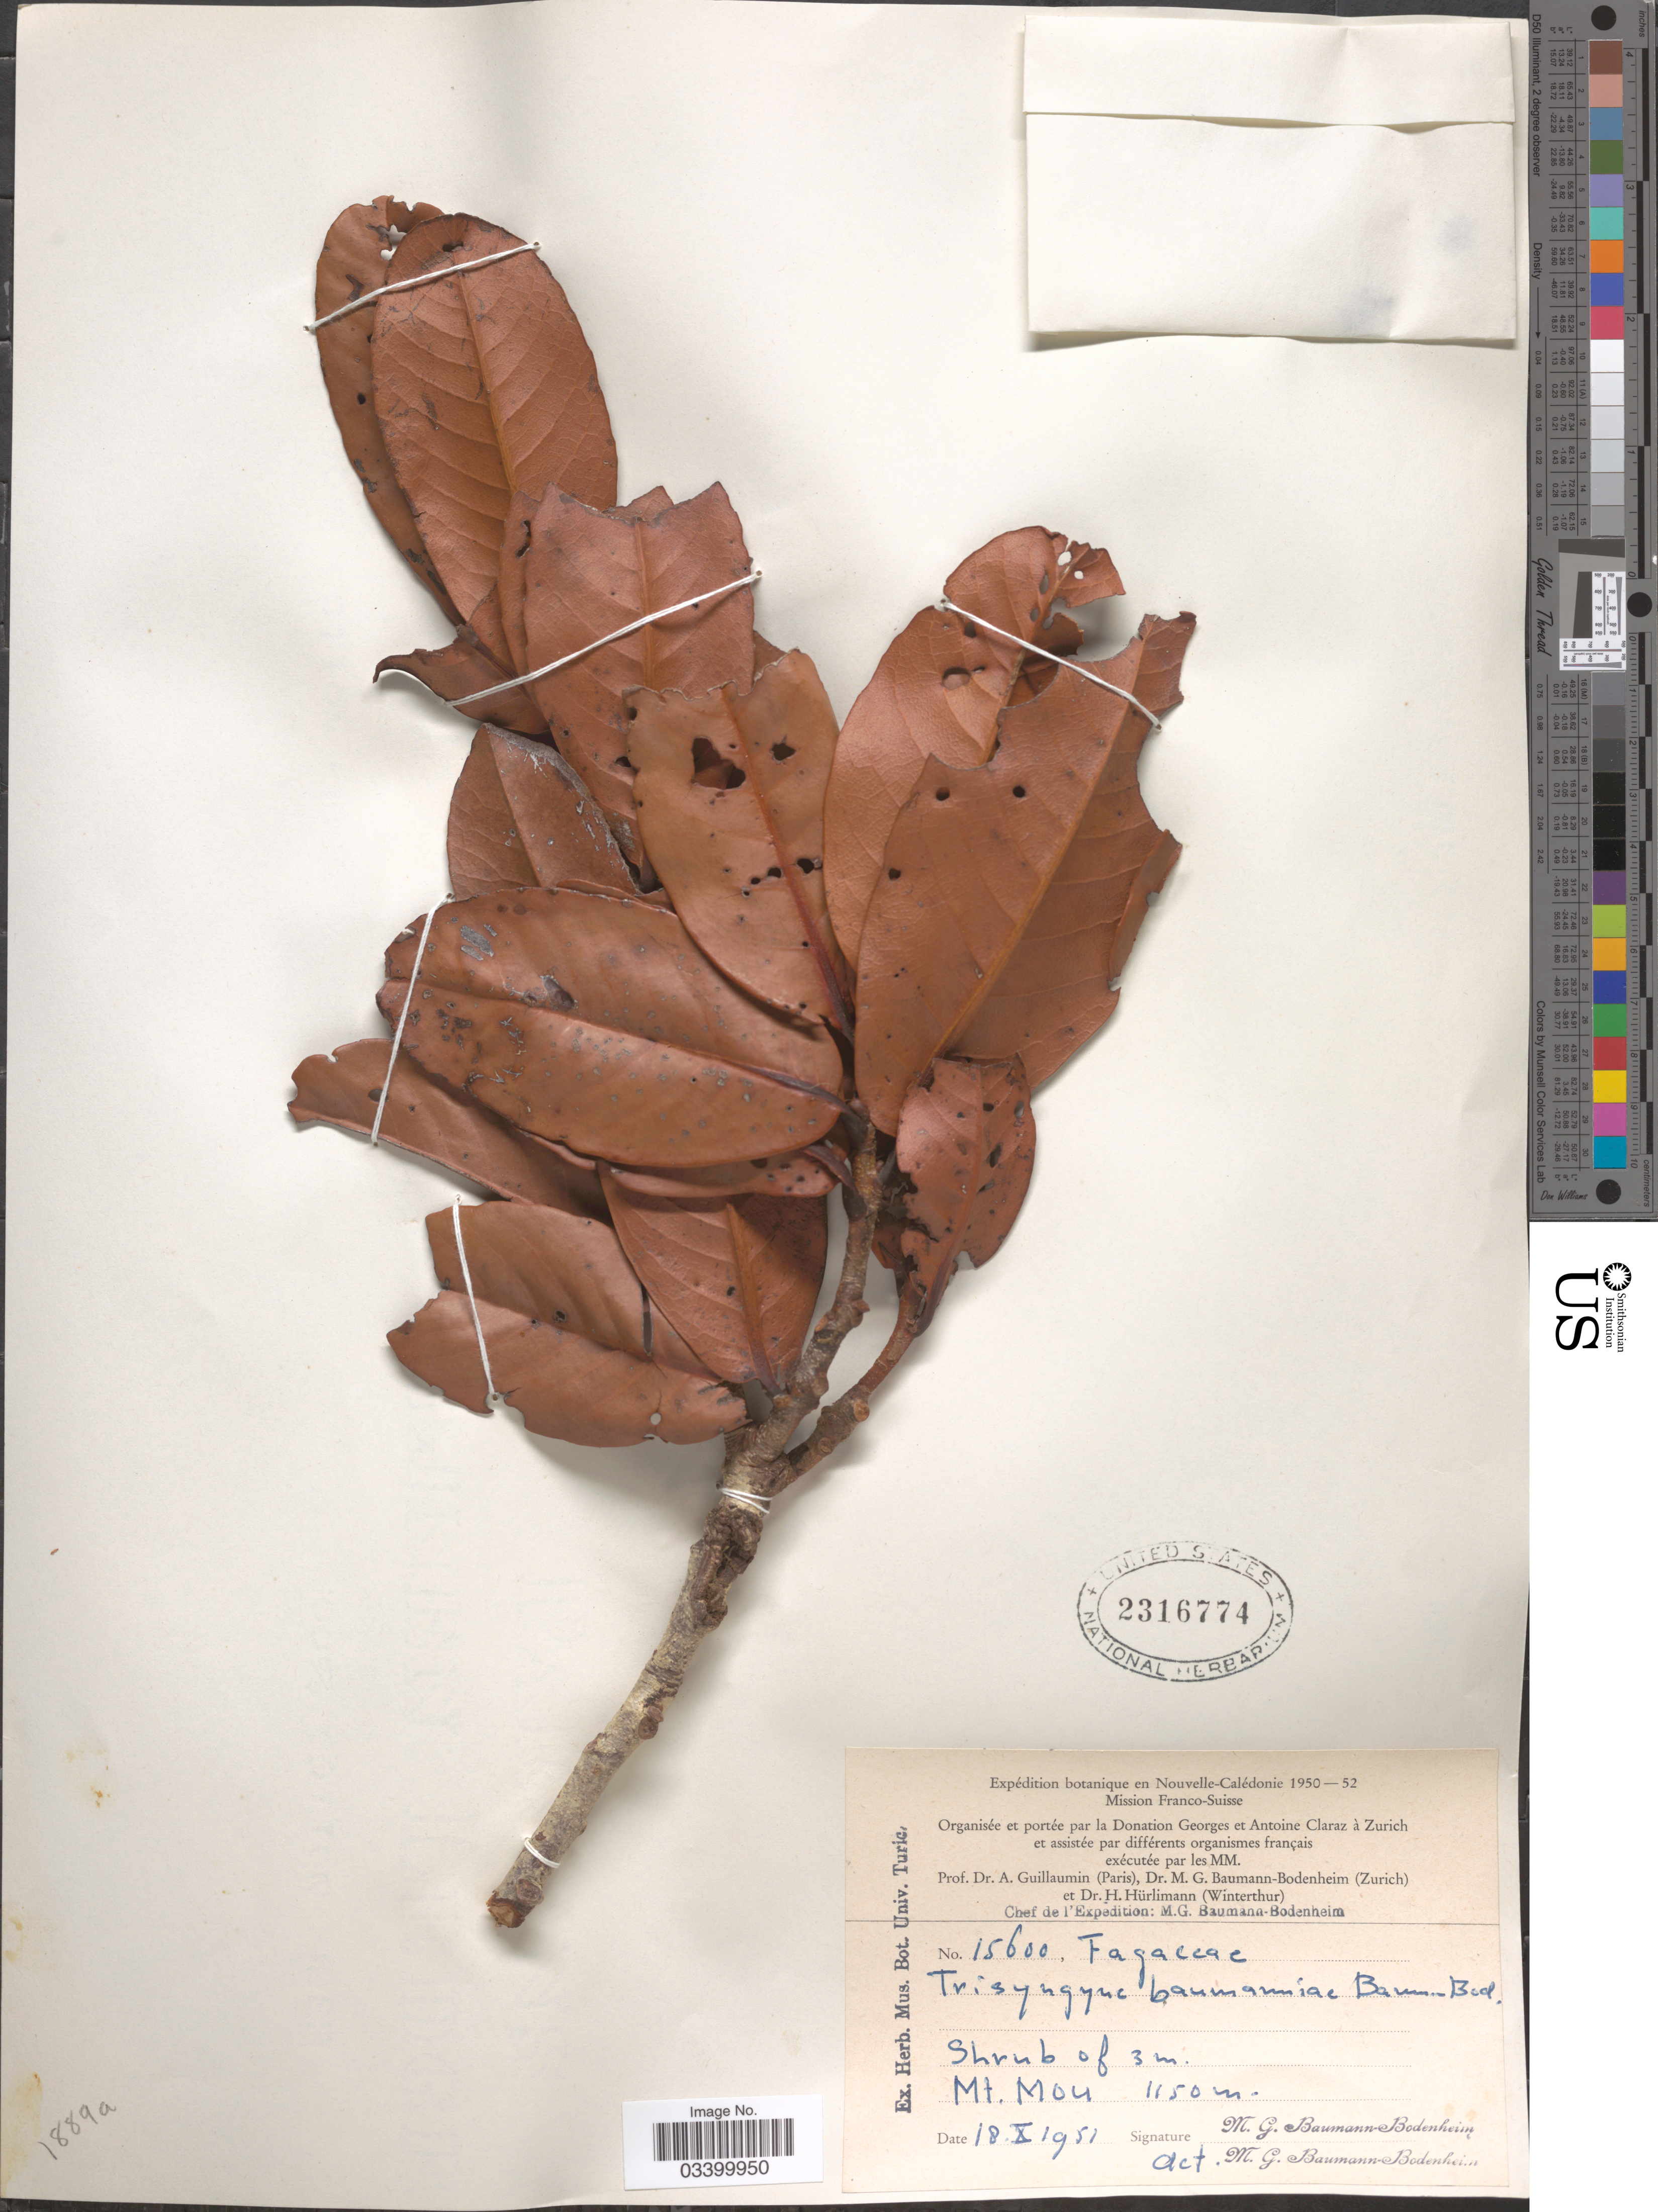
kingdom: Plantae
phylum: Tracheophyta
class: Magnoliopsida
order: Fagales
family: Nothofagaceae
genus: Nothofagus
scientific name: Nothofagus baumanniae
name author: (Baum.-Bod.) Steenis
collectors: M. G. Baumann-Bodenheim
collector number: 15600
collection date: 1951-10-18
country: New Caledonia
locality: Nouvelle-Calédonie. Mt. Mou.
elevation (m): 1150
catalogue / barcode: US 2316774